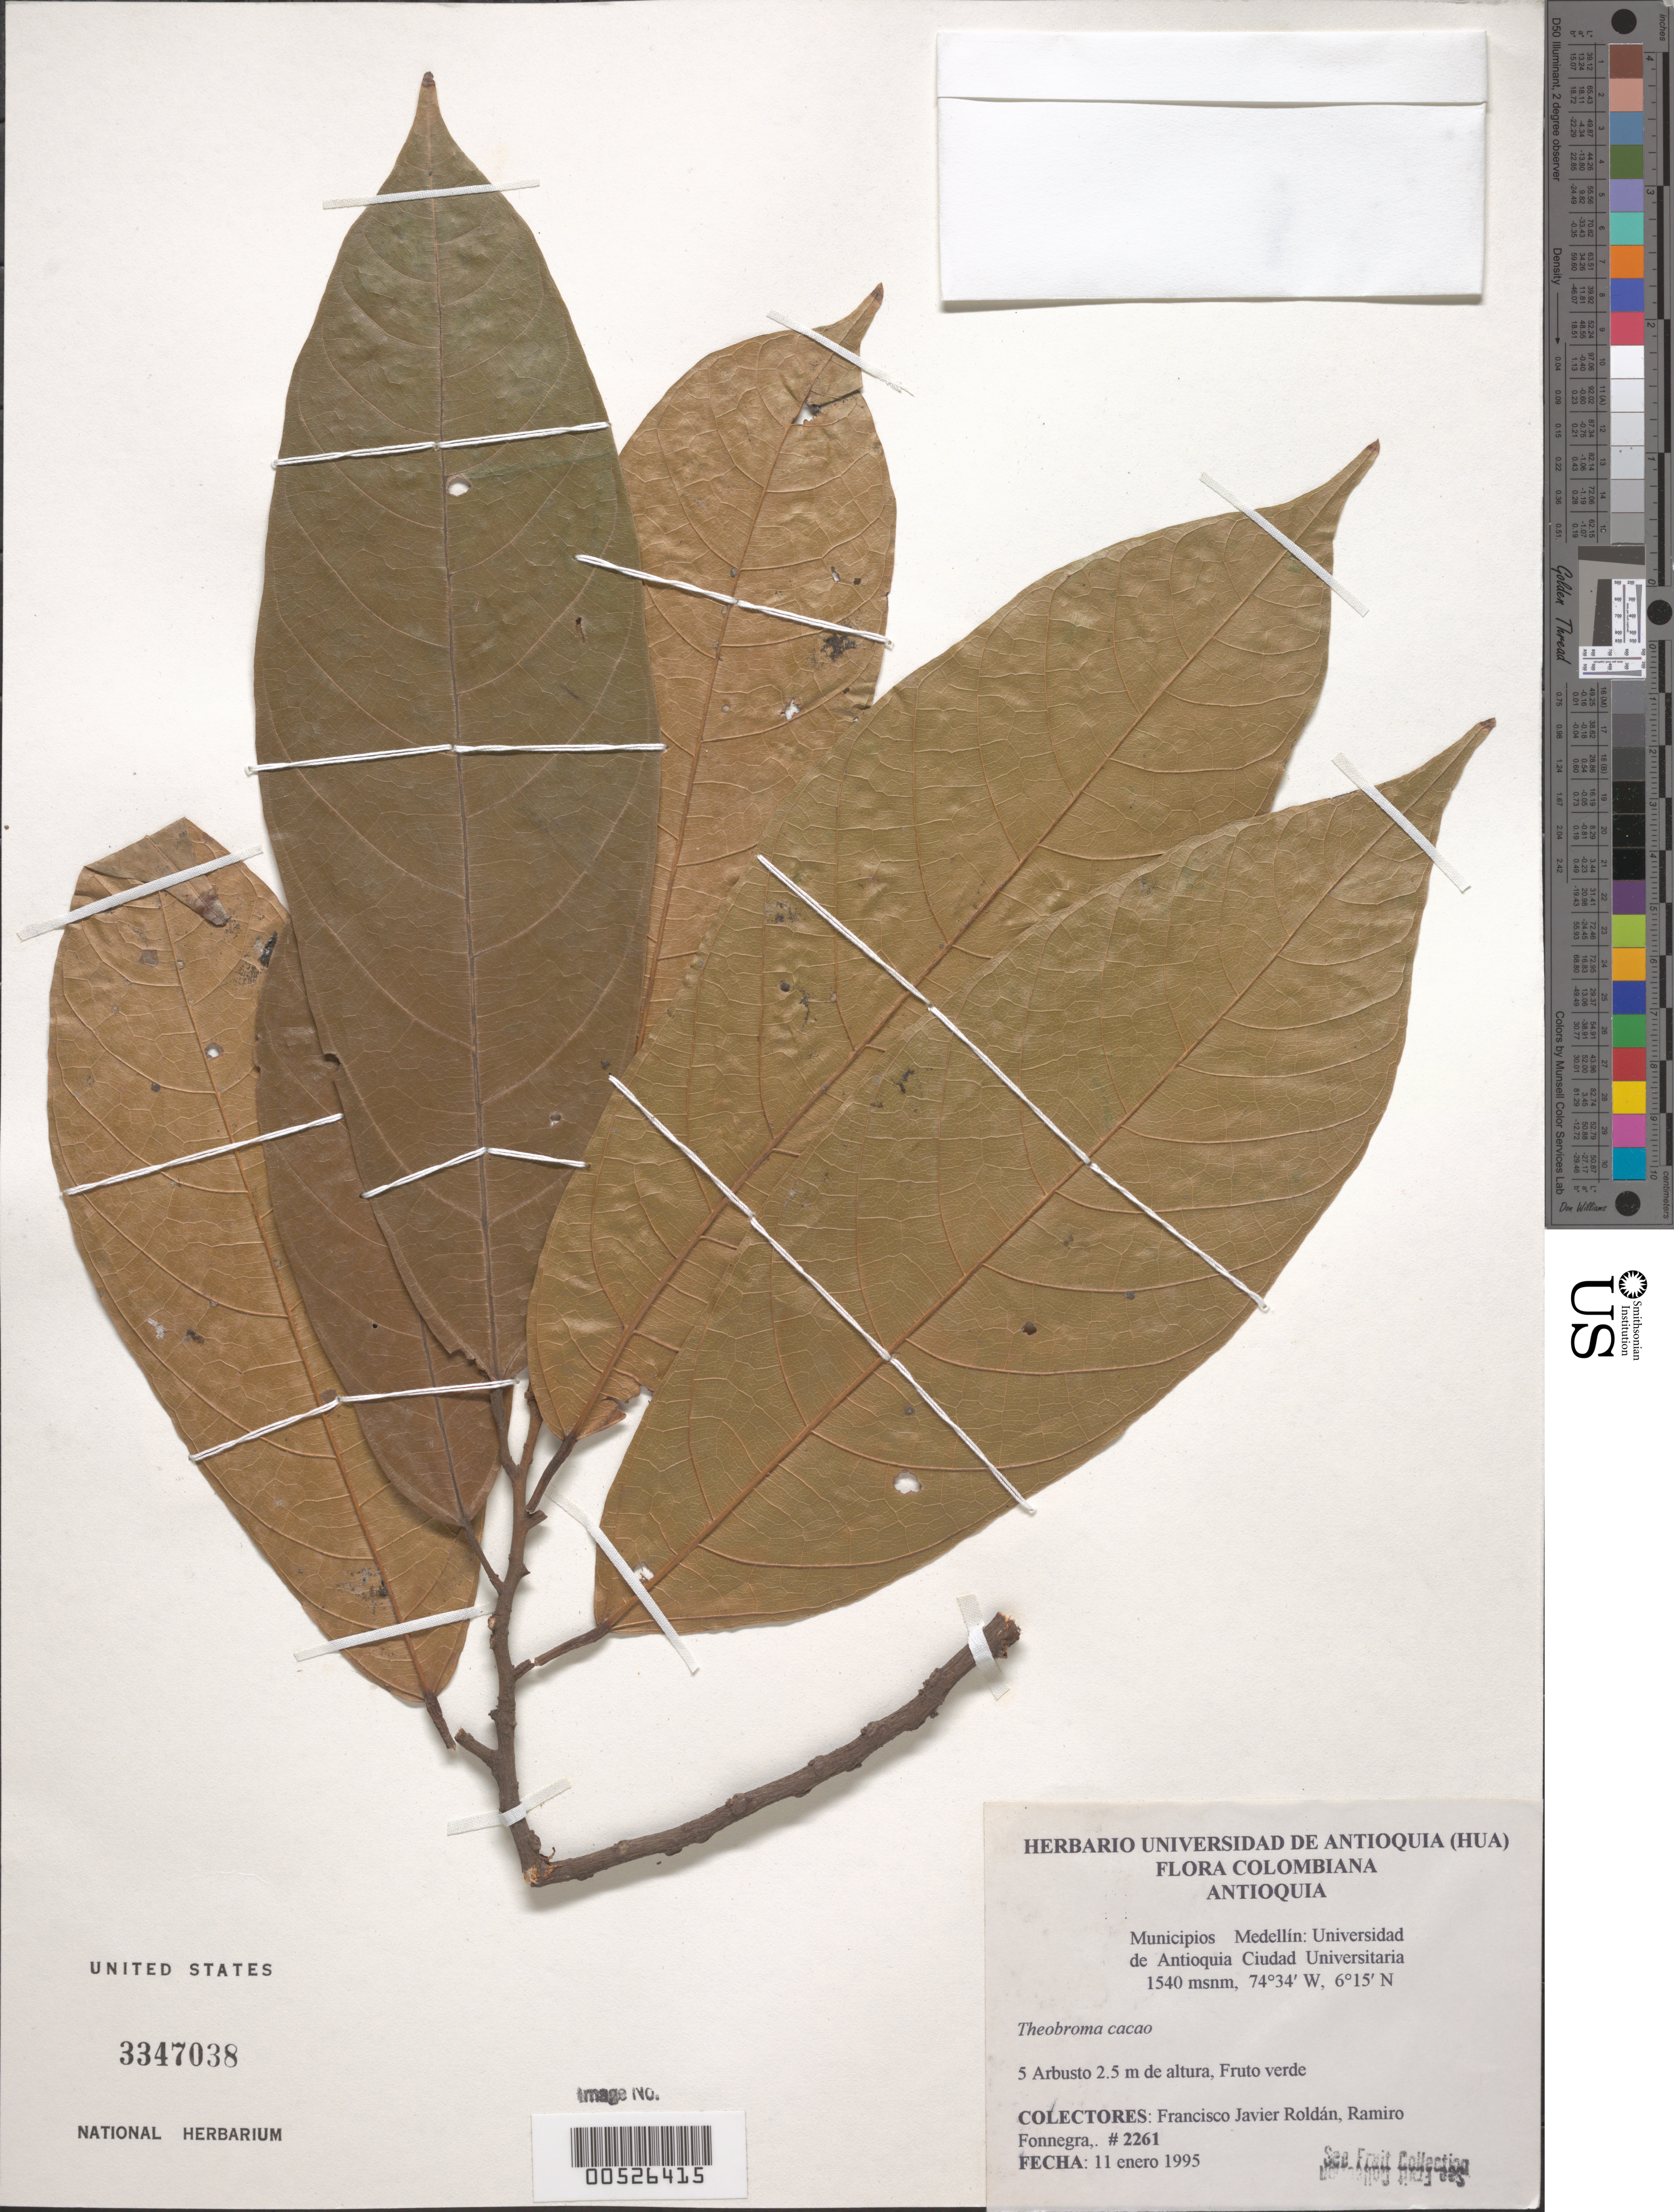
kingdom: Plantae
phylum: Tracheophyta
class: Magnoliopsida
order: Malvales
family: Malvaceae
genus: Theobroma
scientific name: Theobroma cacao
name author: L.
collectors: F. J. Roldán & R. Fonnegra G.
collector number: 2261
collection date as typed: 11 Jan 1995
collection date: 1995-01-11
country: Colombia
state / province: Antioquia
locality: Universidad de Antioquia. Ciudad Universitaria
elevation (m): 1540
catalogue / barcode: US 3347038